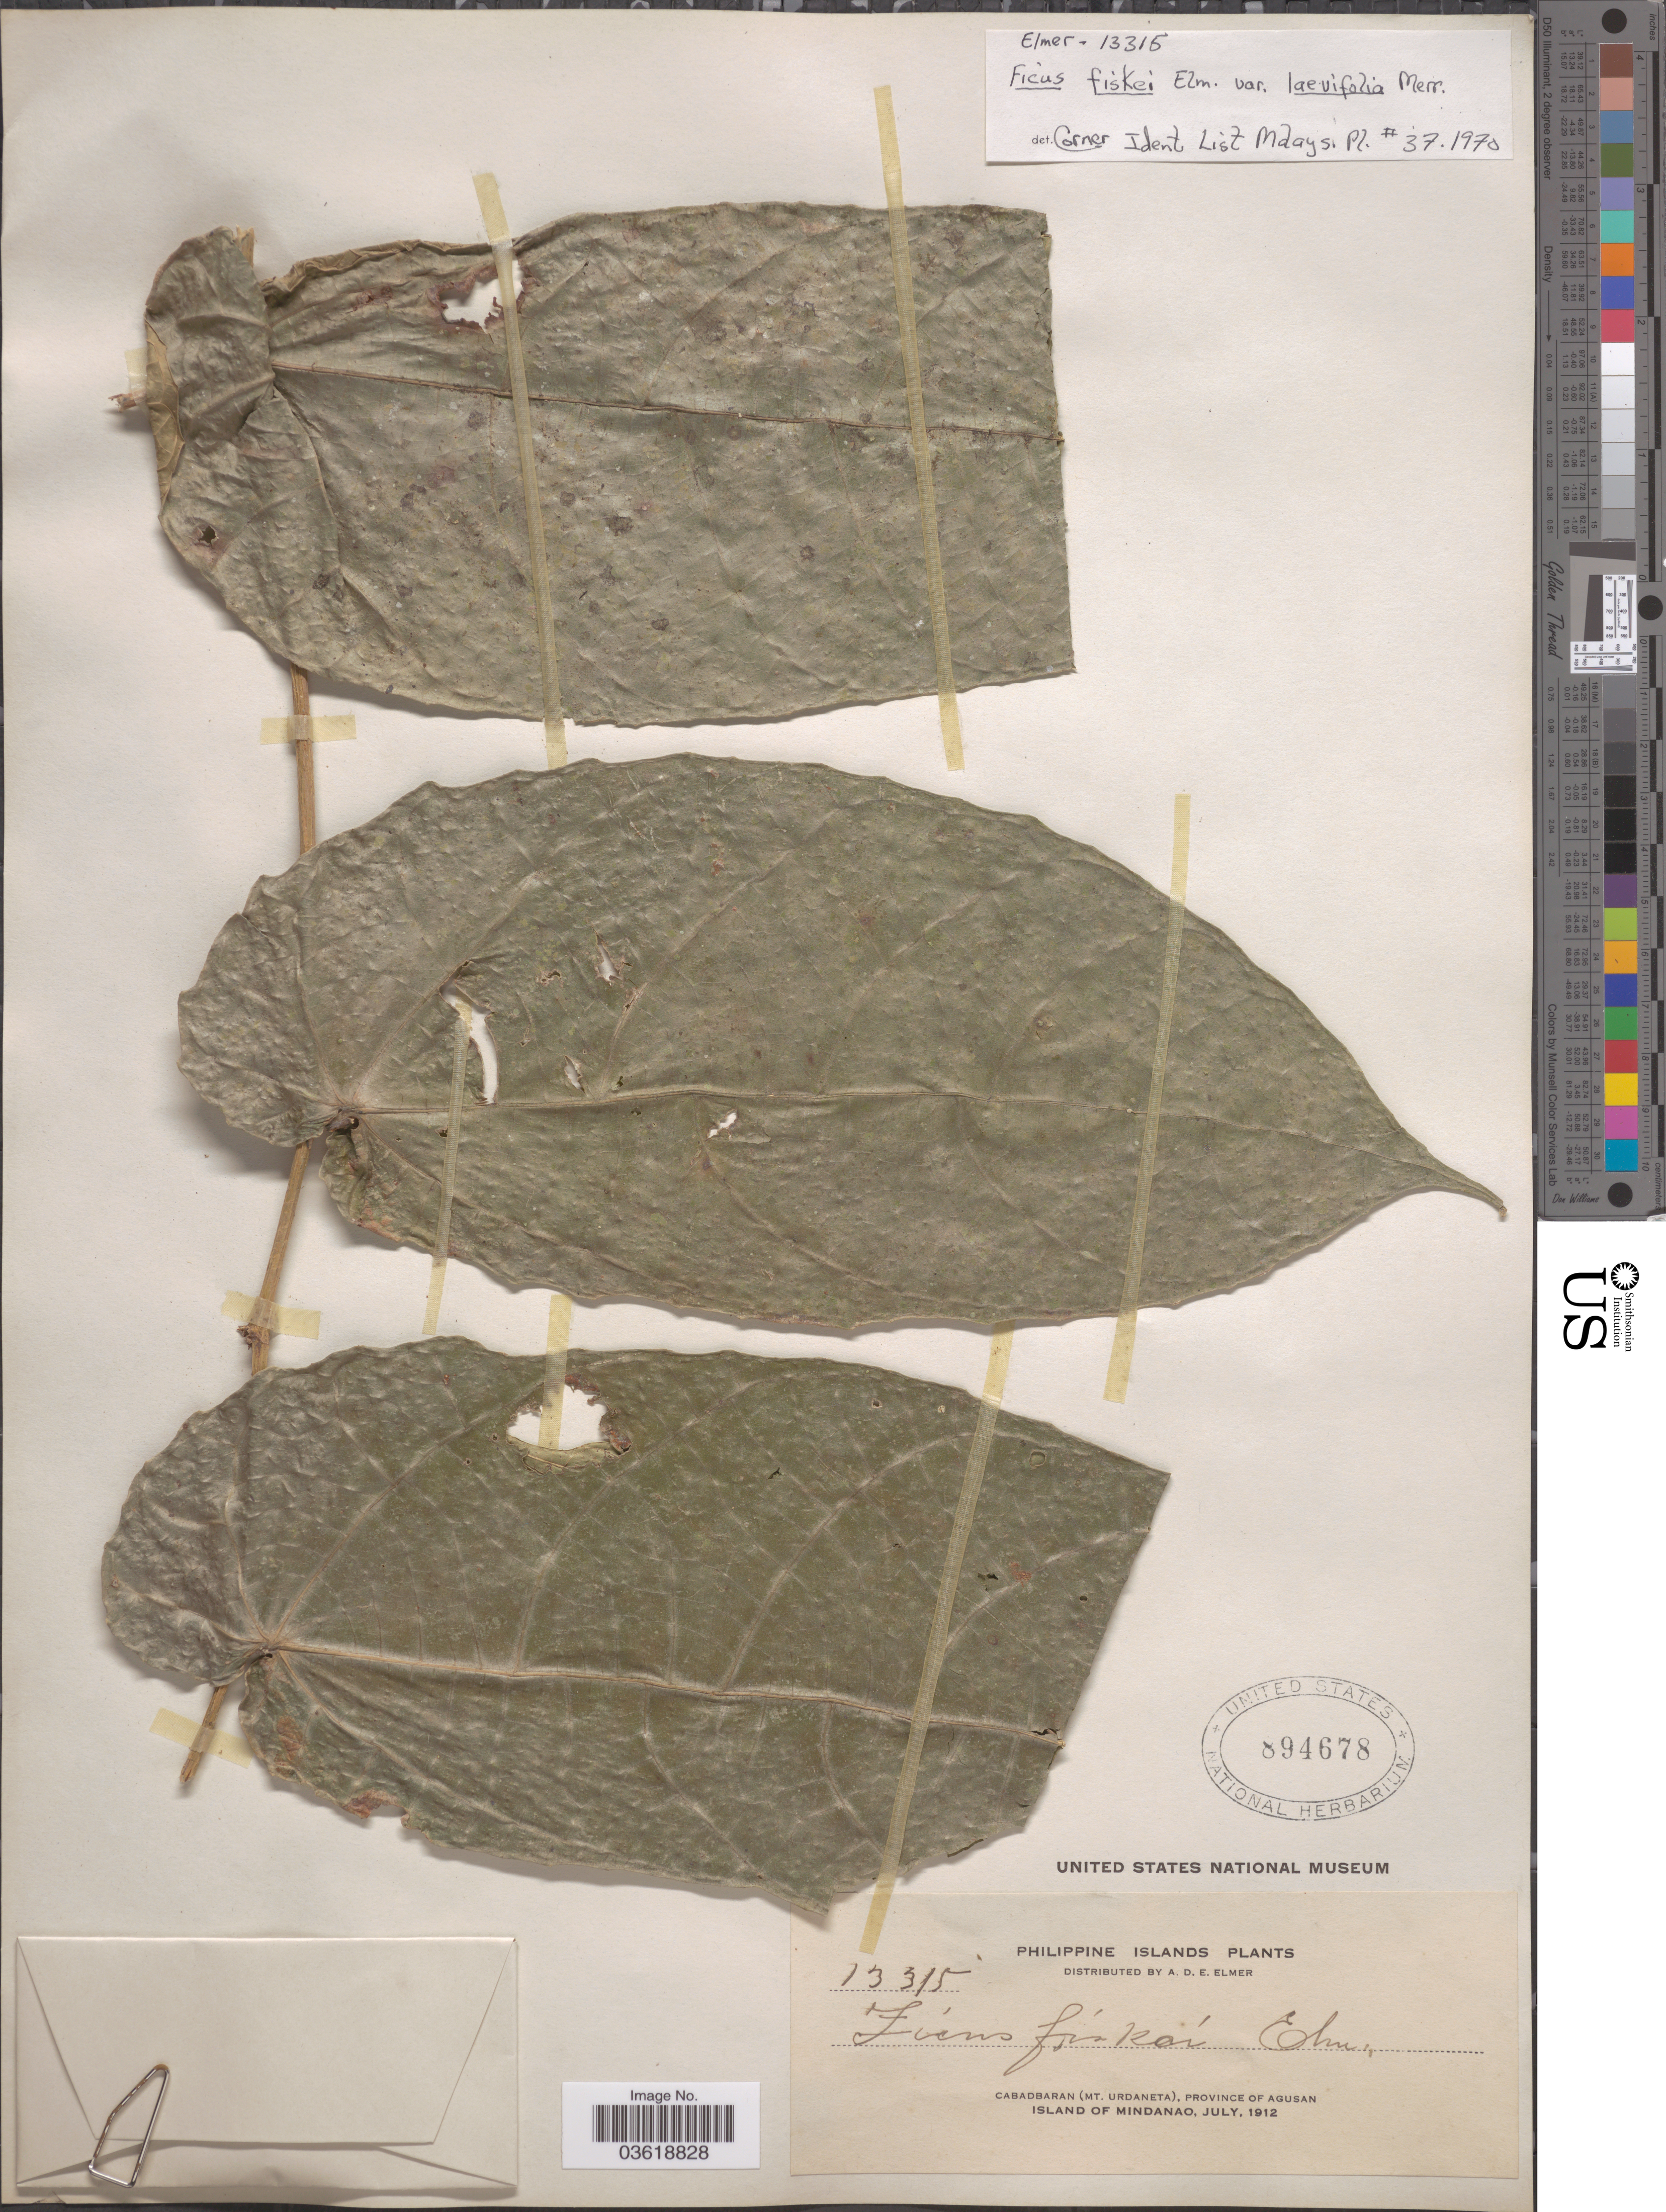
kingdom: Plantae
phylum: Tracheophyta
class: Magnoliopsida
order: Rosales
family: Moraceae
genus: Ficus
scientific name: Ficus fiskei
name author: Elmer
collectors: A. D. E. Elmer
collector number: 13315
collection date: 1912-07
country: Philippines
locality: Cabadbaran (Mt. Urdaneta), Province of Agusan. Island of Mindanao.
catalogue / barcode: US 894678